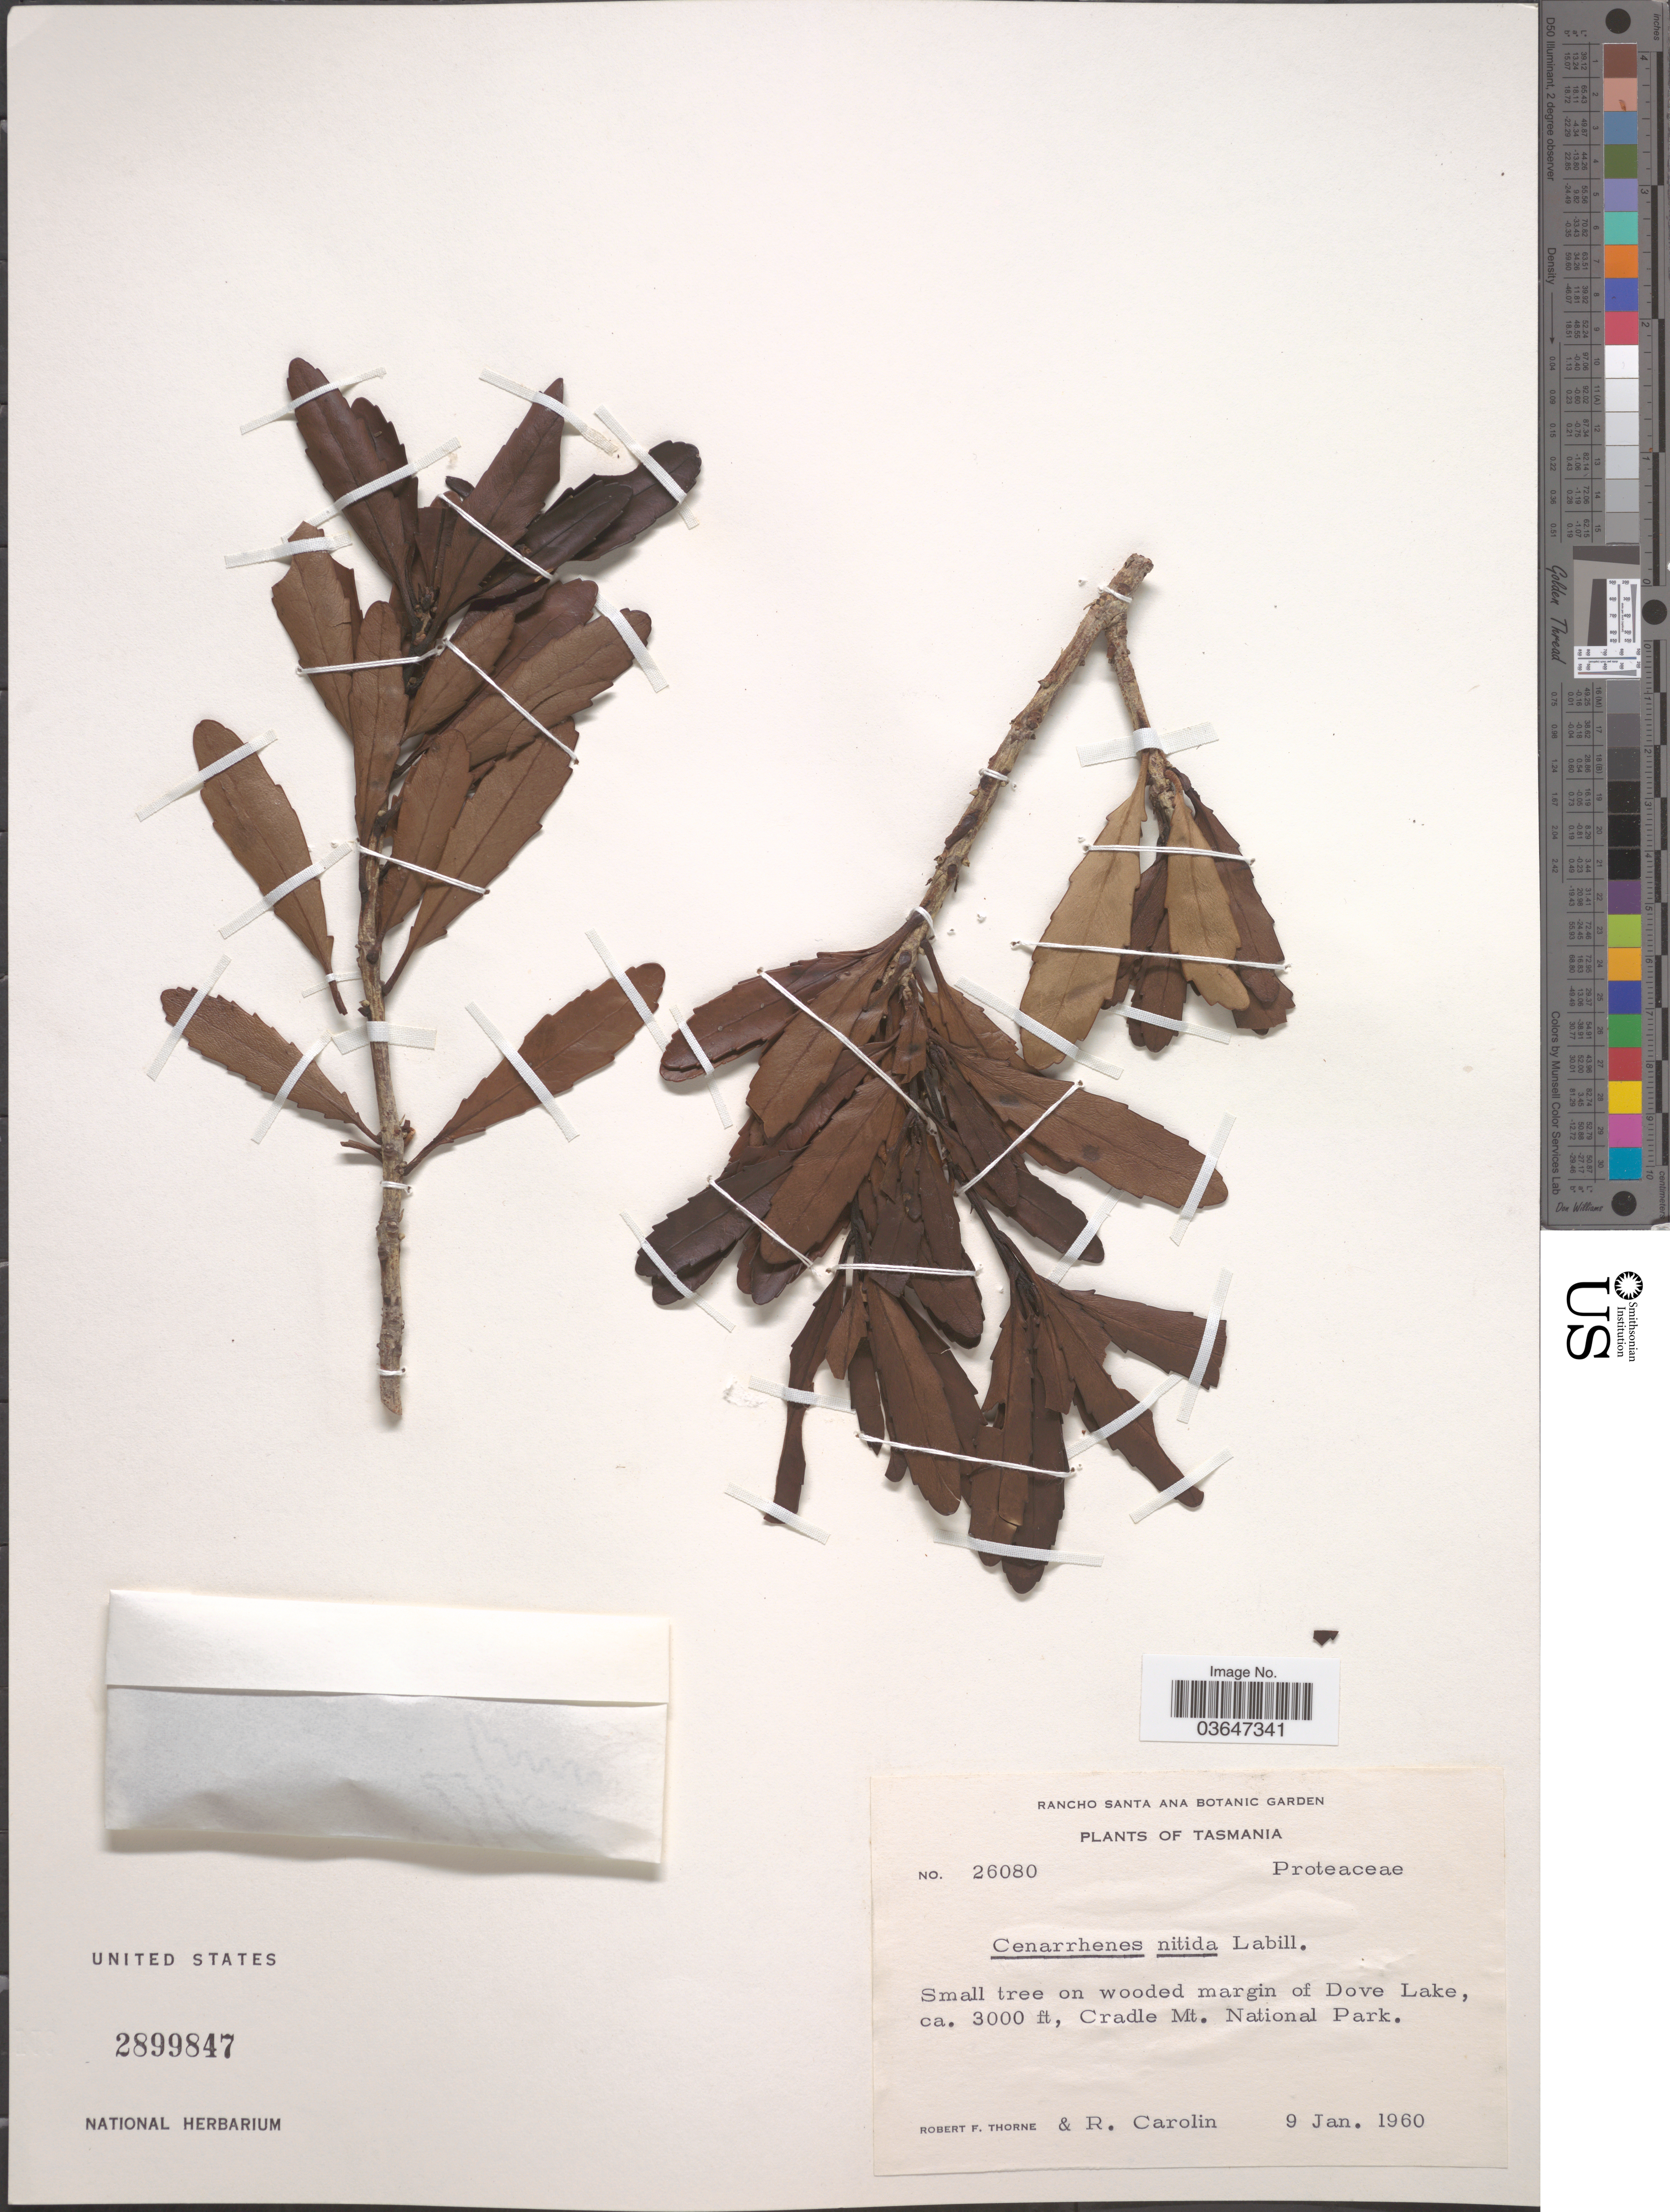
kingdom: Plantae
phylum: Tracheophyta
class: Magnoliopsida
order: Proteales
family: Proteaceae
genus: Cenarrhenes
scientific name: Cenarrhenes nitida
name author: Labill.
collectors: R. F. Thorne & R. Carolin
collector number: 26080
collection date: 1960-01-09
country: Australia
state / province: Tasmania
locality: Small tree on wooded margin of Dove Lake, Cradle Mt. National Park.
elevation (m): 914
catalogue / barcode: US 2899847